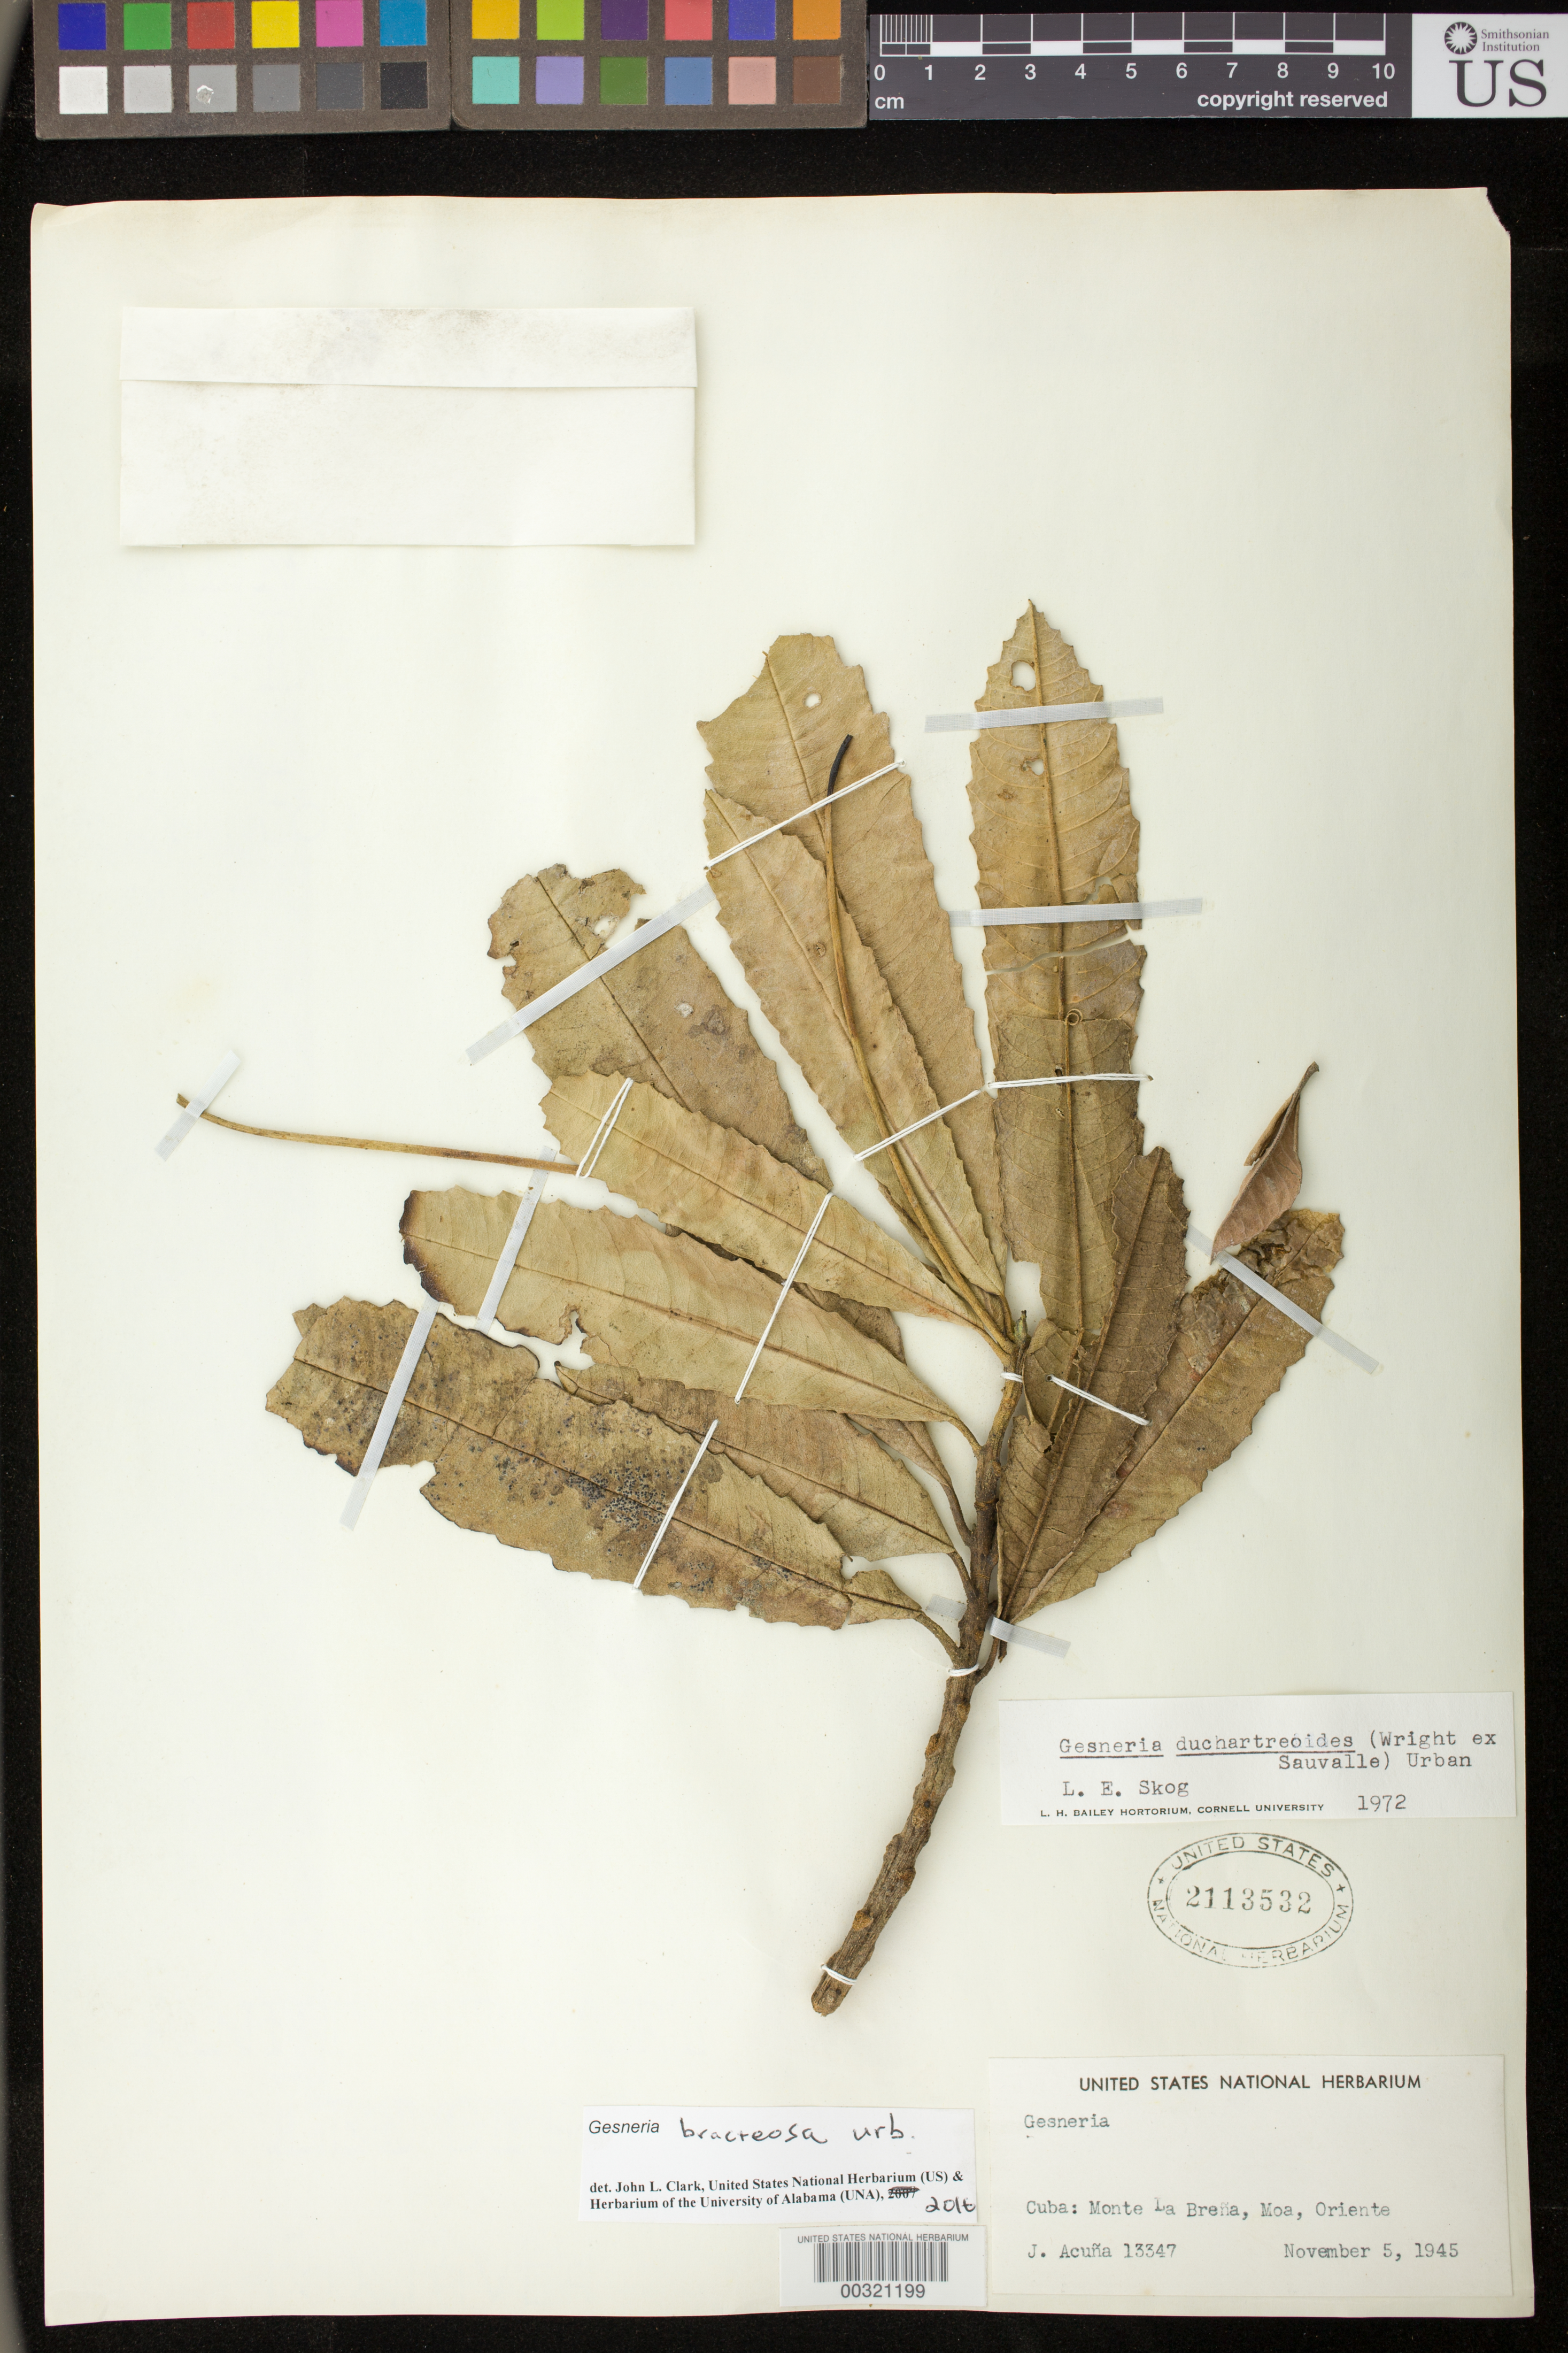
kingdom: Plantae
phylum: Tracheophyta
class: Magnoliopsida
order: Lamiales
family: Gesneriaceae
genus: Gesneria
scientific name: Gesneria bracteosa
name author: Urb.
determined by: Clark, J. L., (SEL), The Marie Selby Botanical Garden (UNITED STATES)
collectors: J. Acuña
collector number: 13347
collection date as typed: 05 Nov 1945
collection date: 1945-11-05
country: Cuba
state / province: Oriente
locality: Monte La Brena, Moa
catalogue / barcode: US 2113532